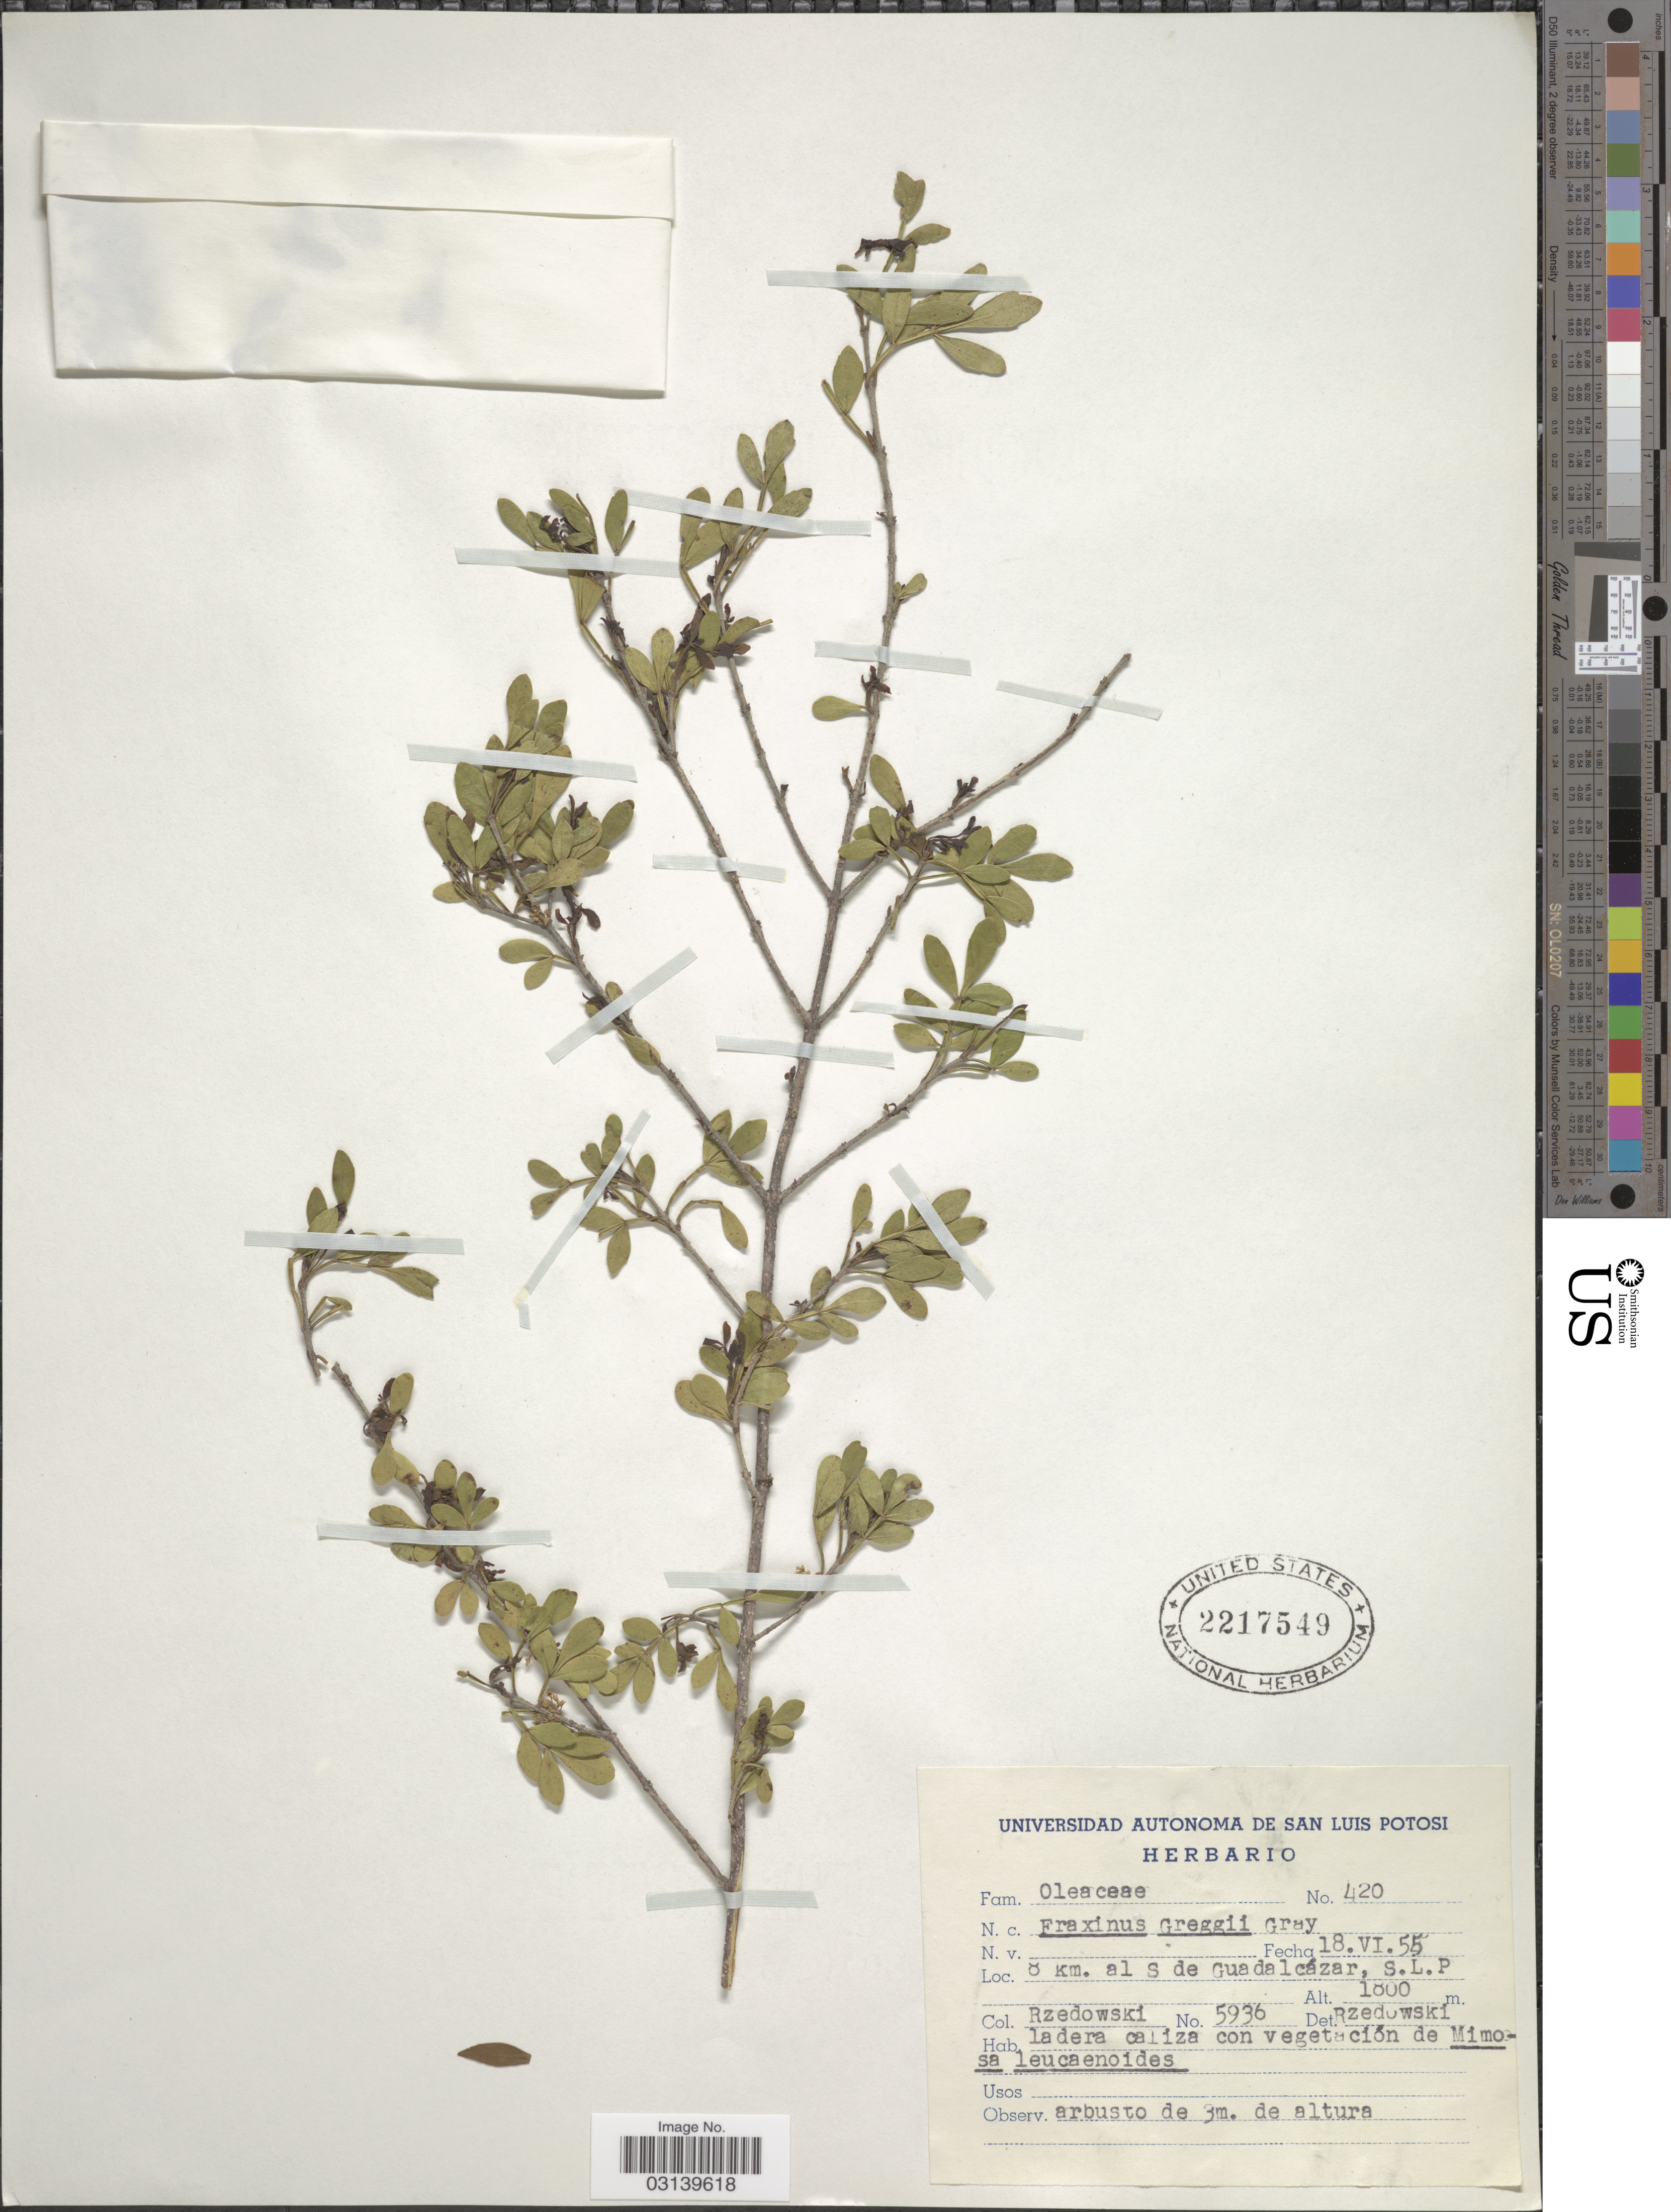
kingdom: Plantae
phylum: Tracheophyta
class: Magnoliopsida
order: Lamiales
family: Oleaceae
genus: Fraxinus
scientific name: Fraxinus greggii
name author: A. Gray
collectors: Rzedowski, --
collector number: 5936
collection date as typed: Transcribed d/m/y: 18/6/55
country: Mexico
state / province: San Luis Potosí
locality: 8 km. al S de Guadalcázar.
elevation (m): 1800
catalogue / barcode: US 2217549